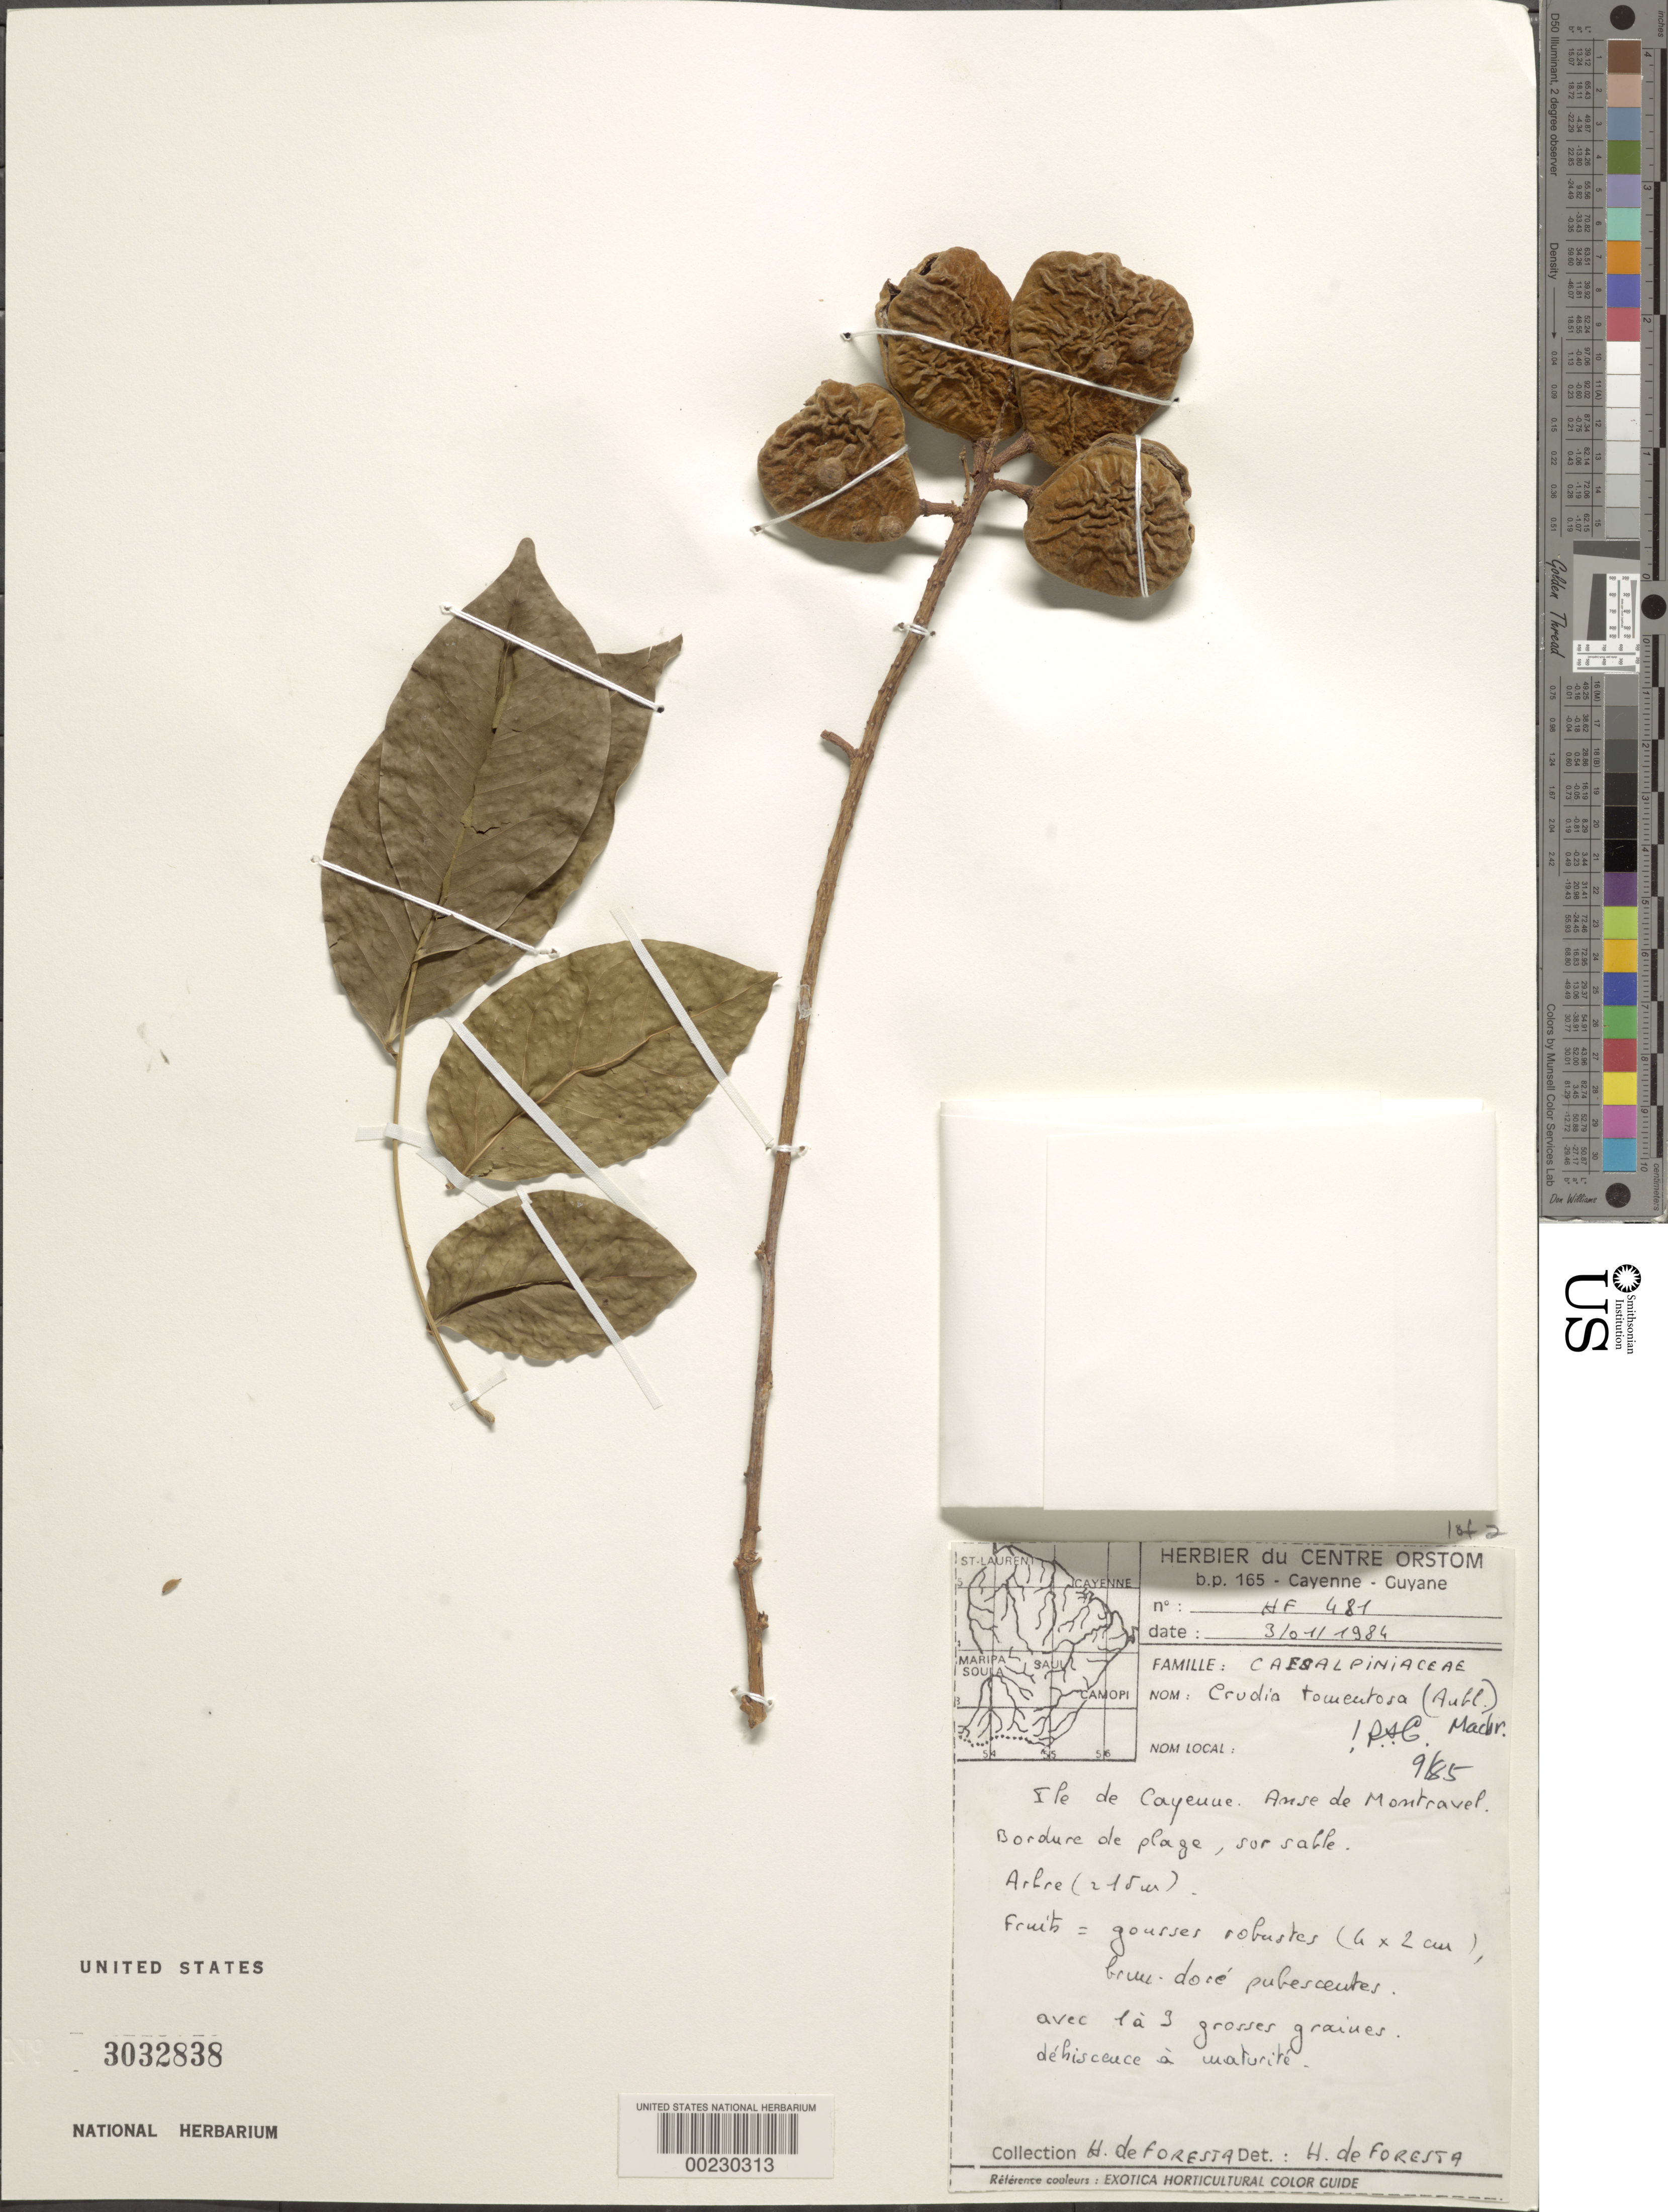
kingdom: Plantae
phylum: Tracheophyta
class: Magnoliopsida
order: Fabales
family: Fabaceae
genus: Crudia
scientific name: Crudia tomentosa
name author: (Aubl.) J.F. Macbr.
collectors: H. de Foresta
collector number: Hf 481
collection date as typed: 03 Jan 1984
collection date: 1984-01-03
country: French Guiana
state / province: Cayenne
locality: Isle de cayenne; montravel creek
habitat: Edge of shore; sandy ground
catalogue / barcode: US 3032838